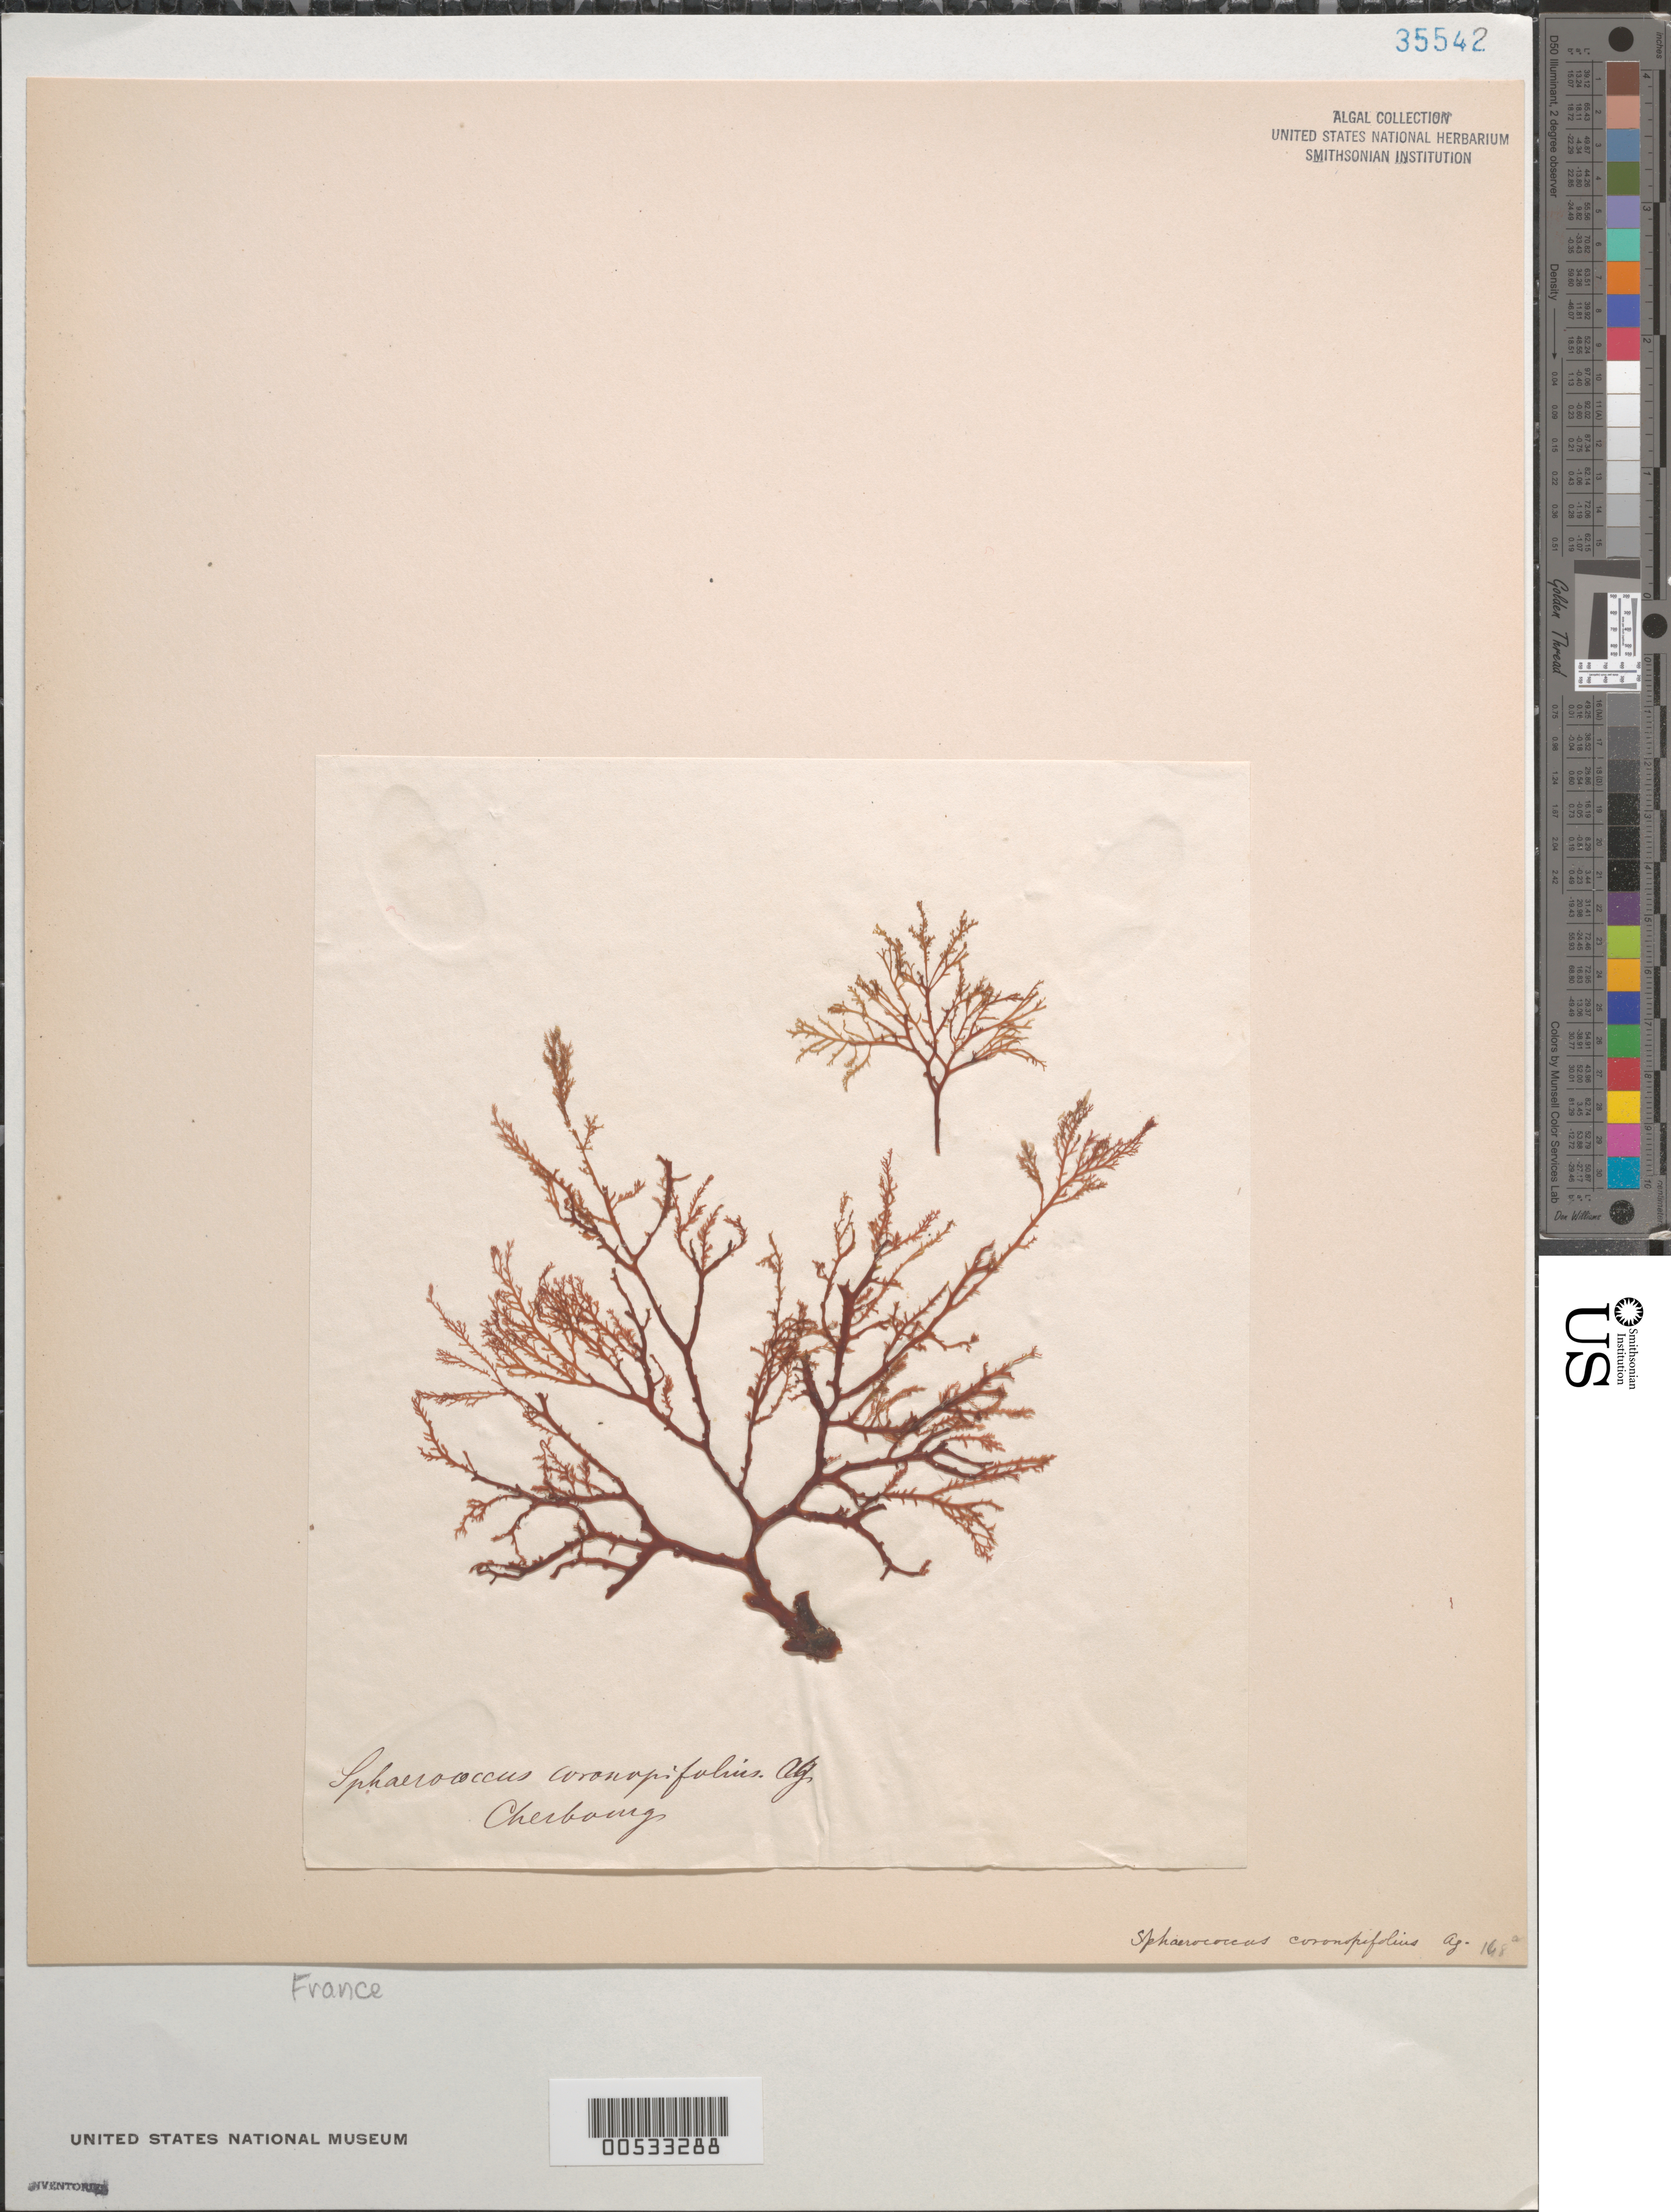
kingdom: Plantae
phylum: Rhodophyta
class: Florideophyceae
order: Gigartinales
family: Sphaerococcaceae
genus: Sphaerococcus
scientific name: Sphaerococcus coronopifolius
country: France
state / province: Normandie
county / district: Manche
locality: Cherbourg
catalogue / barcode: US 35542